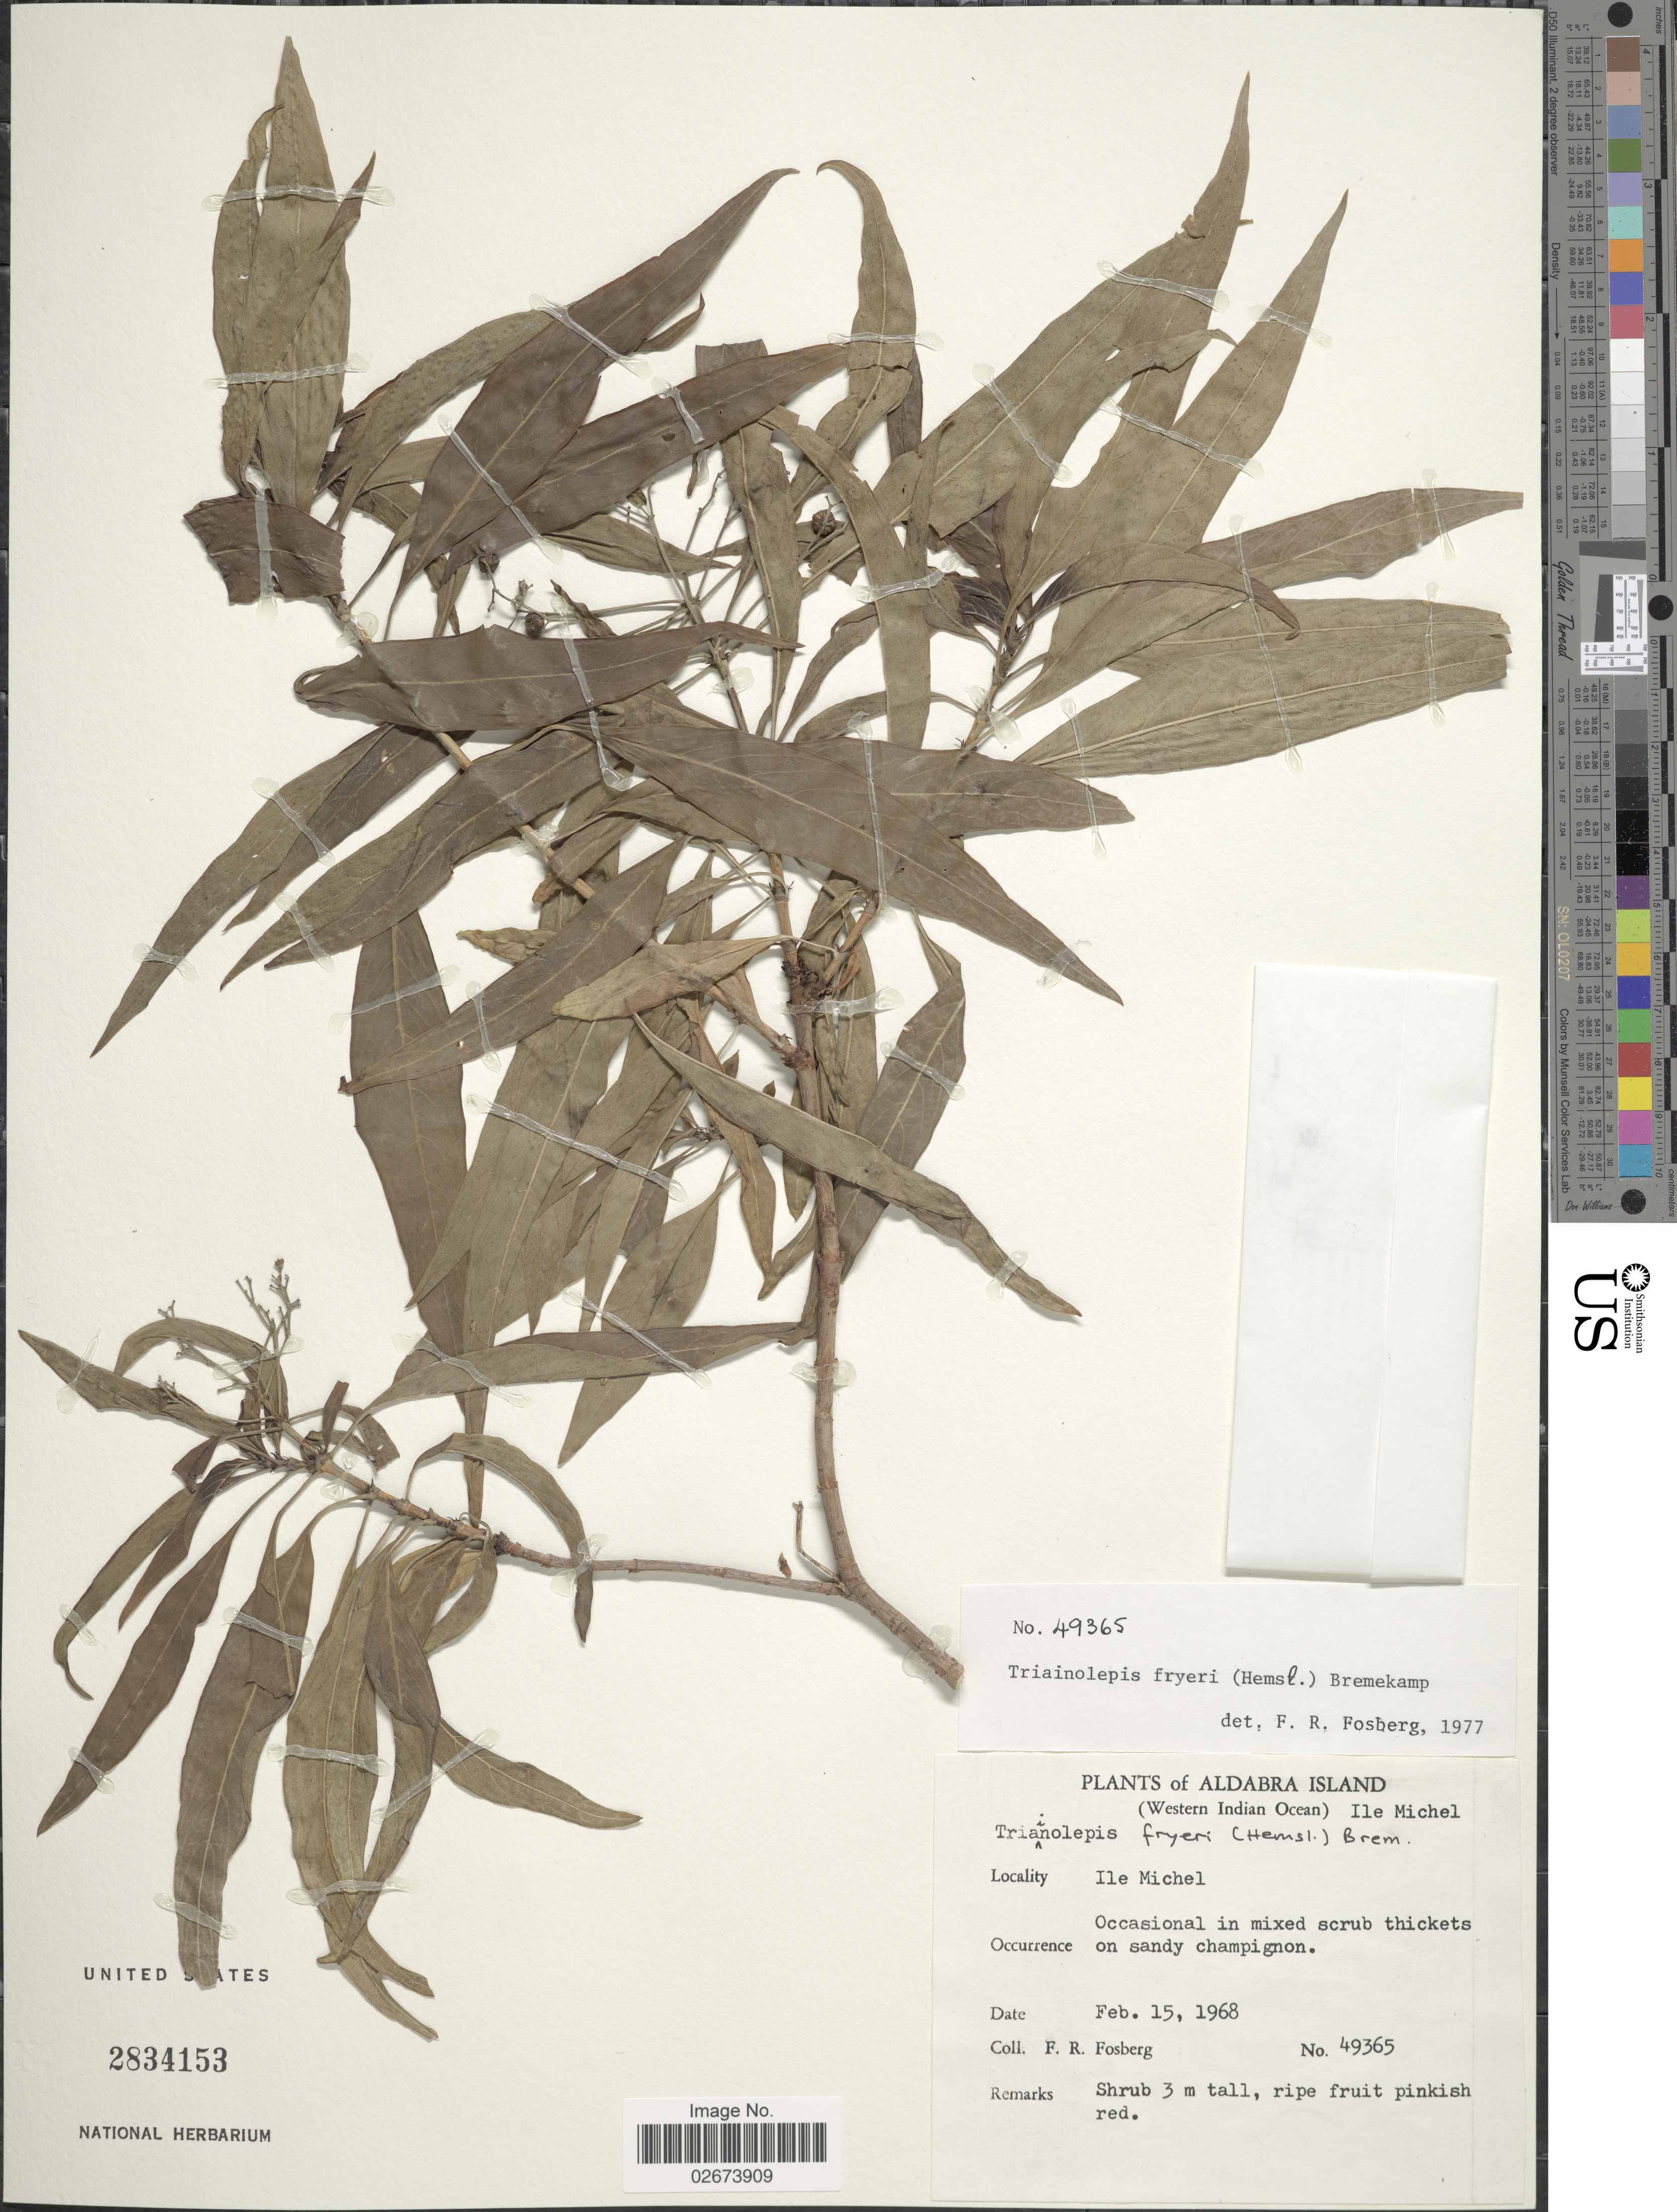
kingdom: Plantae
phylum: Tracheophyta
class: Magnoliopsida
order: Gentianales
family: Rubiaceae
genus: Triainolepis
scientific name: Triainolepis fryeri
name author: (Hemsl.) Bremek.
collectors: F. R. Fosberg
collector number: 49365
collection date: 1968-02-15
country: Seychelles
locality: Aldabra Island. (Western Indian Ocean) Ile Michel. Ile Michel.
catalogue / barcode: US 2834153